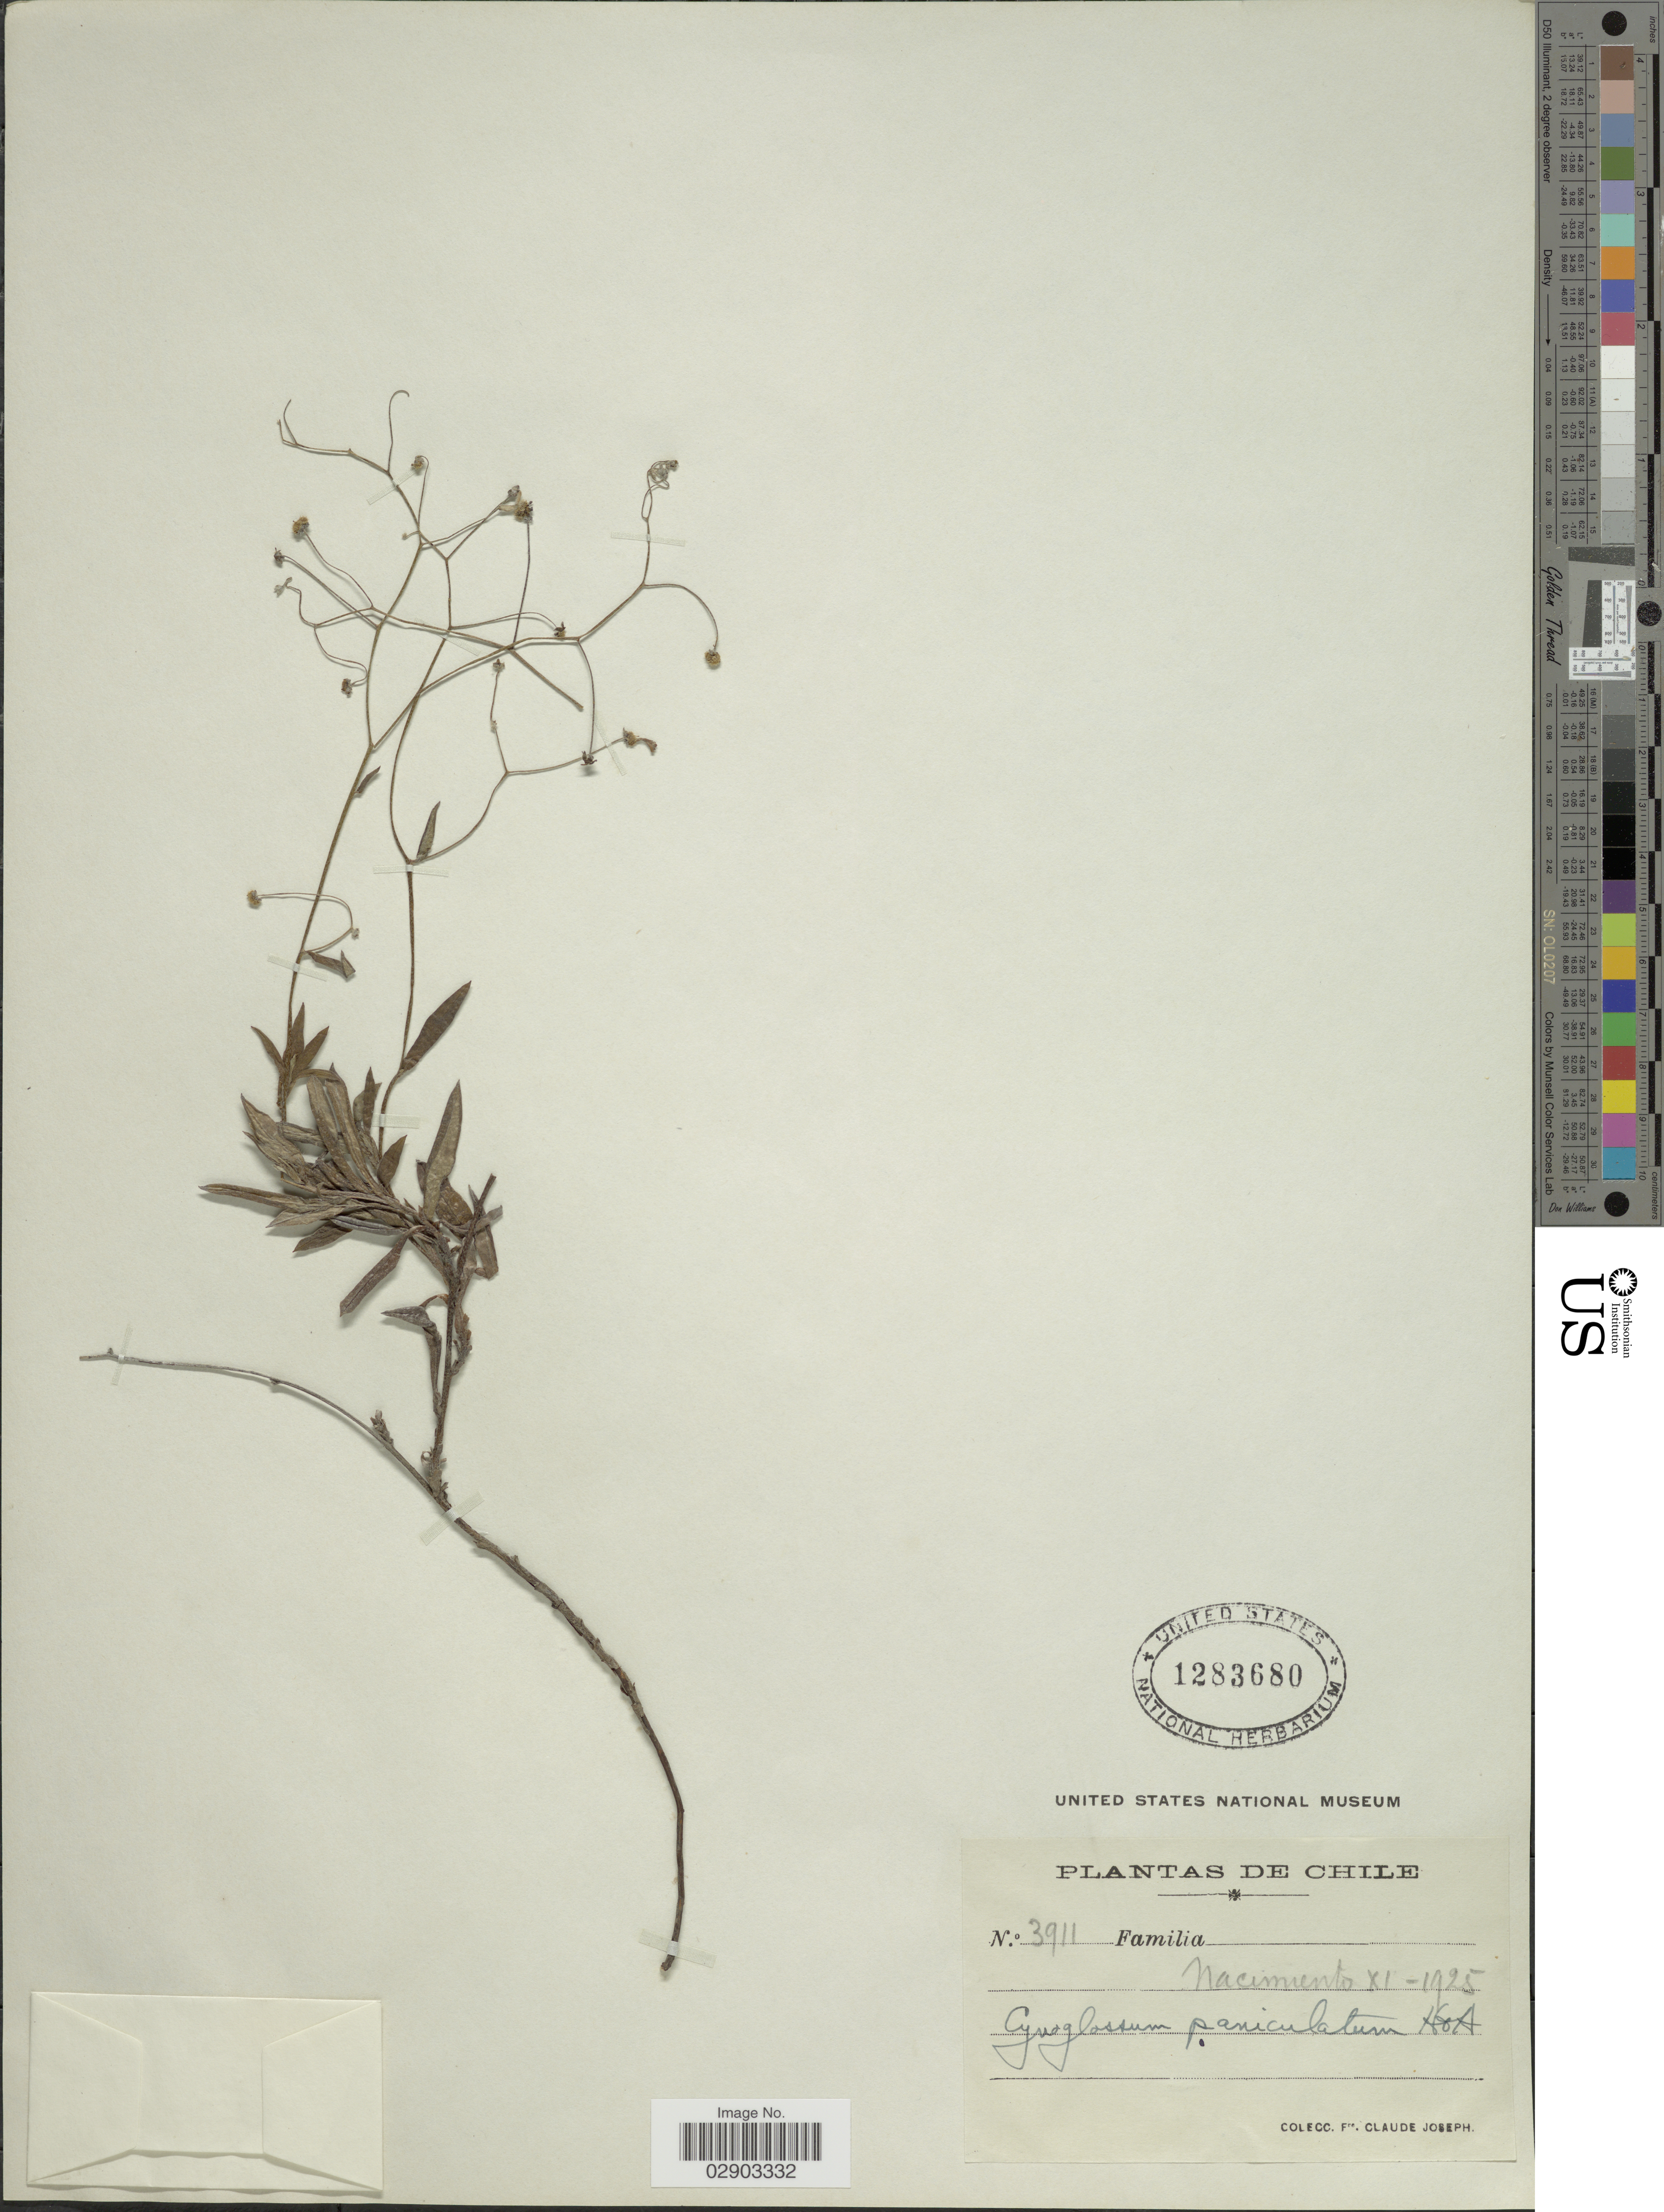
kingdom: Plantae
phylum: Tracheophyta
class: Magnoliopsida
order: Boraginales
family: Boraginaceae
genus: Cynoglossum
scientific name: Cynoglossum paniculatum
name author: Poepp.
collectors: Bro. Claude-Joseph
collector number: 3911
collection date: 1925-11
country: Chile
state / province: Bio-Bío (VIII)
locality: Nacimiento.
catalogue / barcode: US 1283680